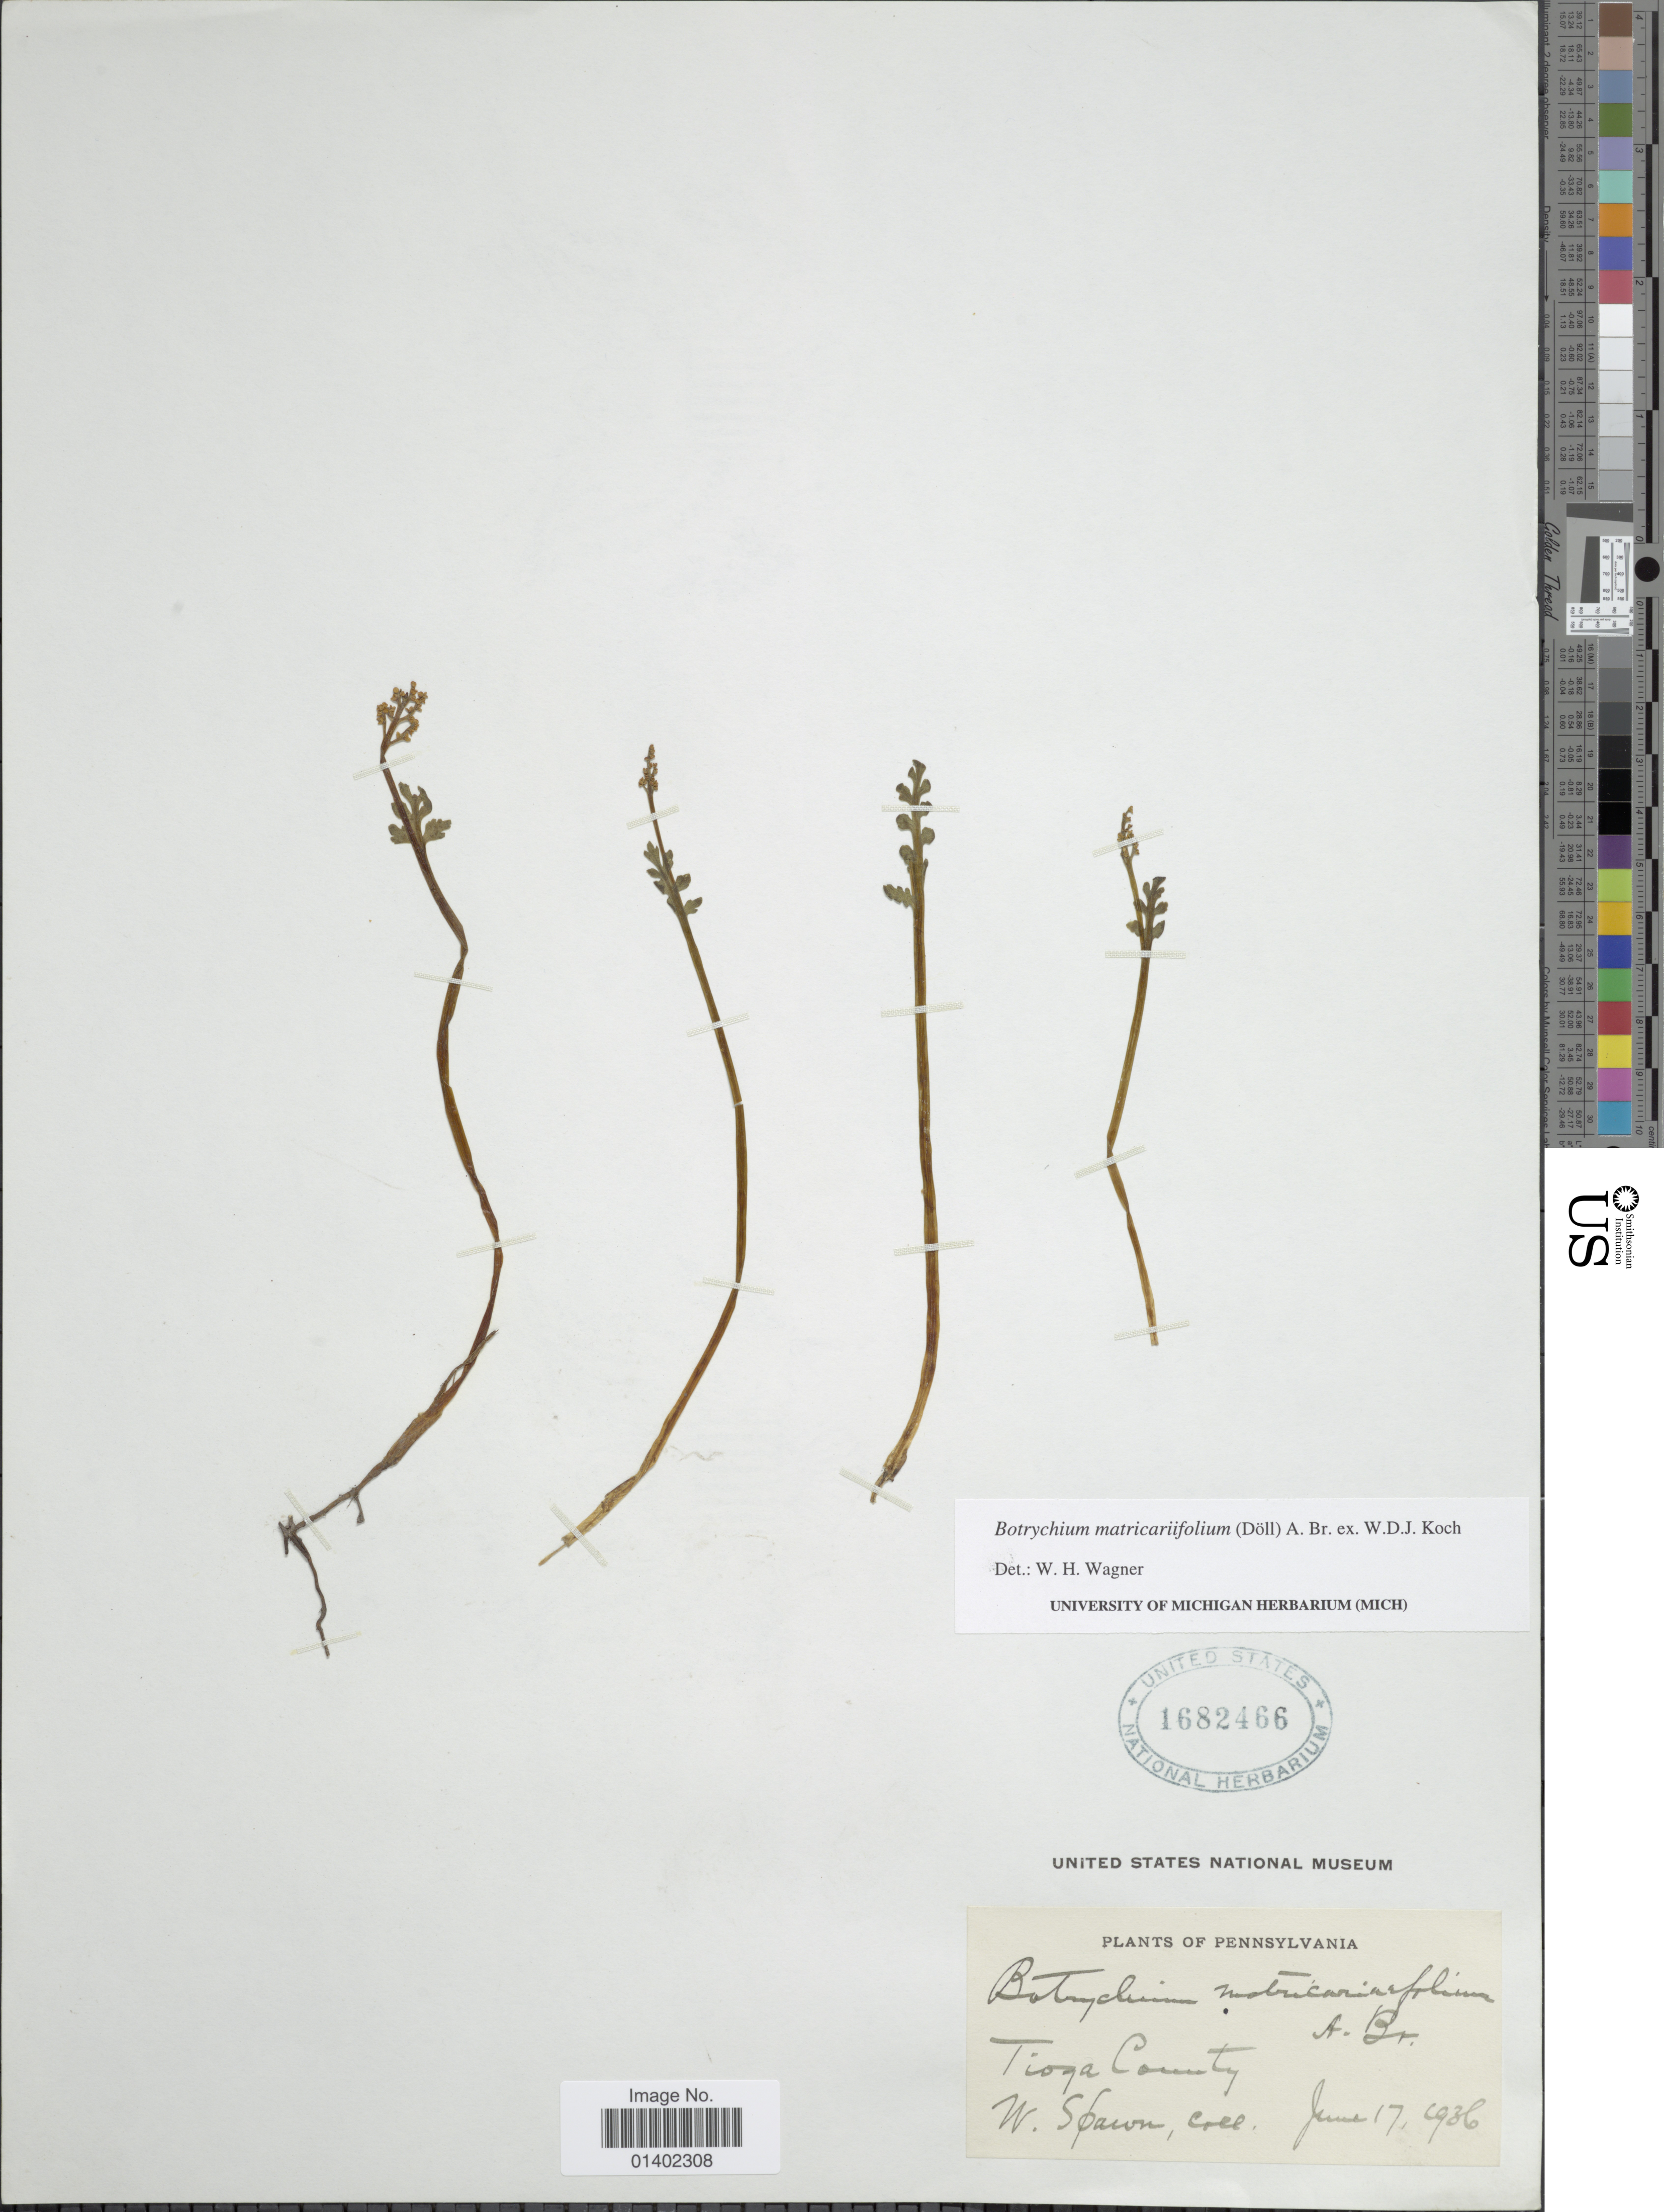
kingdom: Plantae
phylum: Tracheophyta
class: Polypodiopsida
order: Ophioglossales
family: Ophioglossaceae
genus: Botrychium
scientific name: Botrychium matricariifolium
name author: (A. Braun ex Dowell) A. Braun ex Koch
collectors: W. Spawn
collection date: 1936-06-17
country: United States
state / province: Pennsylvania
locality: Tioga County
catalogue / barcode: US 1682466